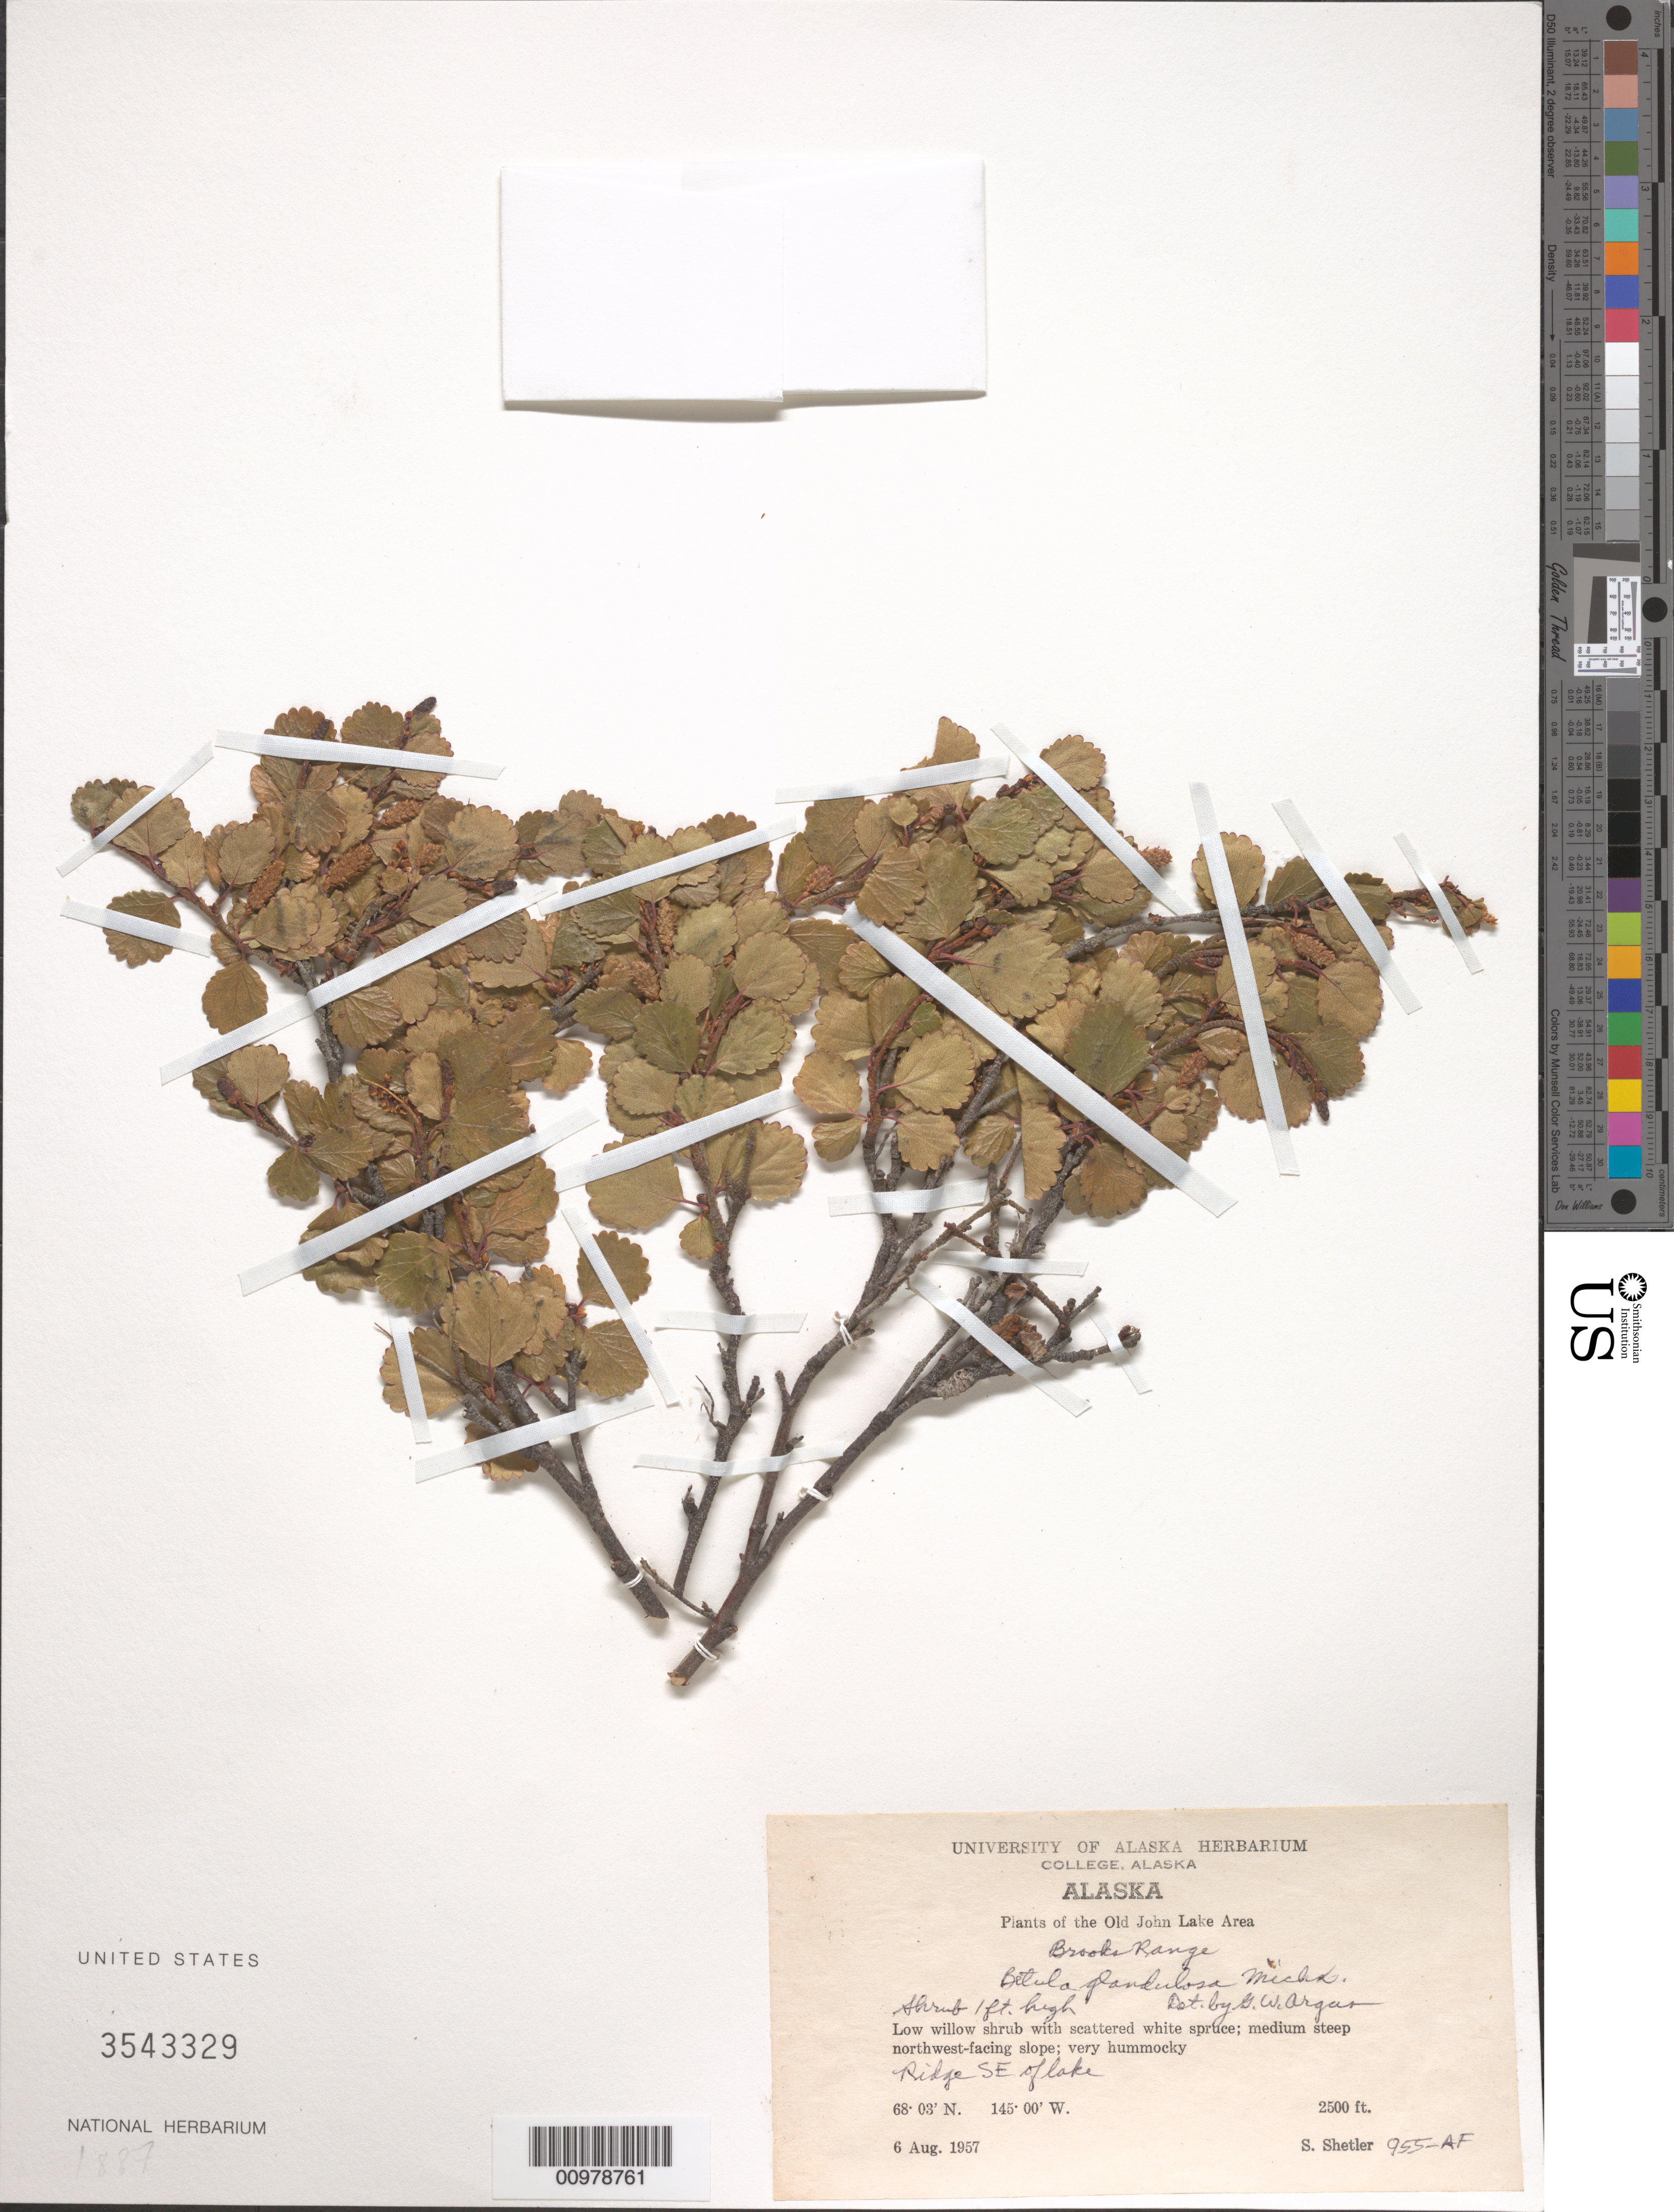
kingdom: Plantae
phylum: Tracheophyta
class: Magnoliopsida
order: Fagales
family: Betulaceae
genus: Betula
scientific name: Betula glandulosa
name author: Michx.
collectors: S. Shetler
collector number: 955-AF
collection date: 1957-08-06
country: United States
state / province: Alaska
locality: The Old John Lake Area. Brooks Range. Northwest-facing slope. Ridge SE of lake.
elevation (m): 762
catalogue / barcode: US 3543329